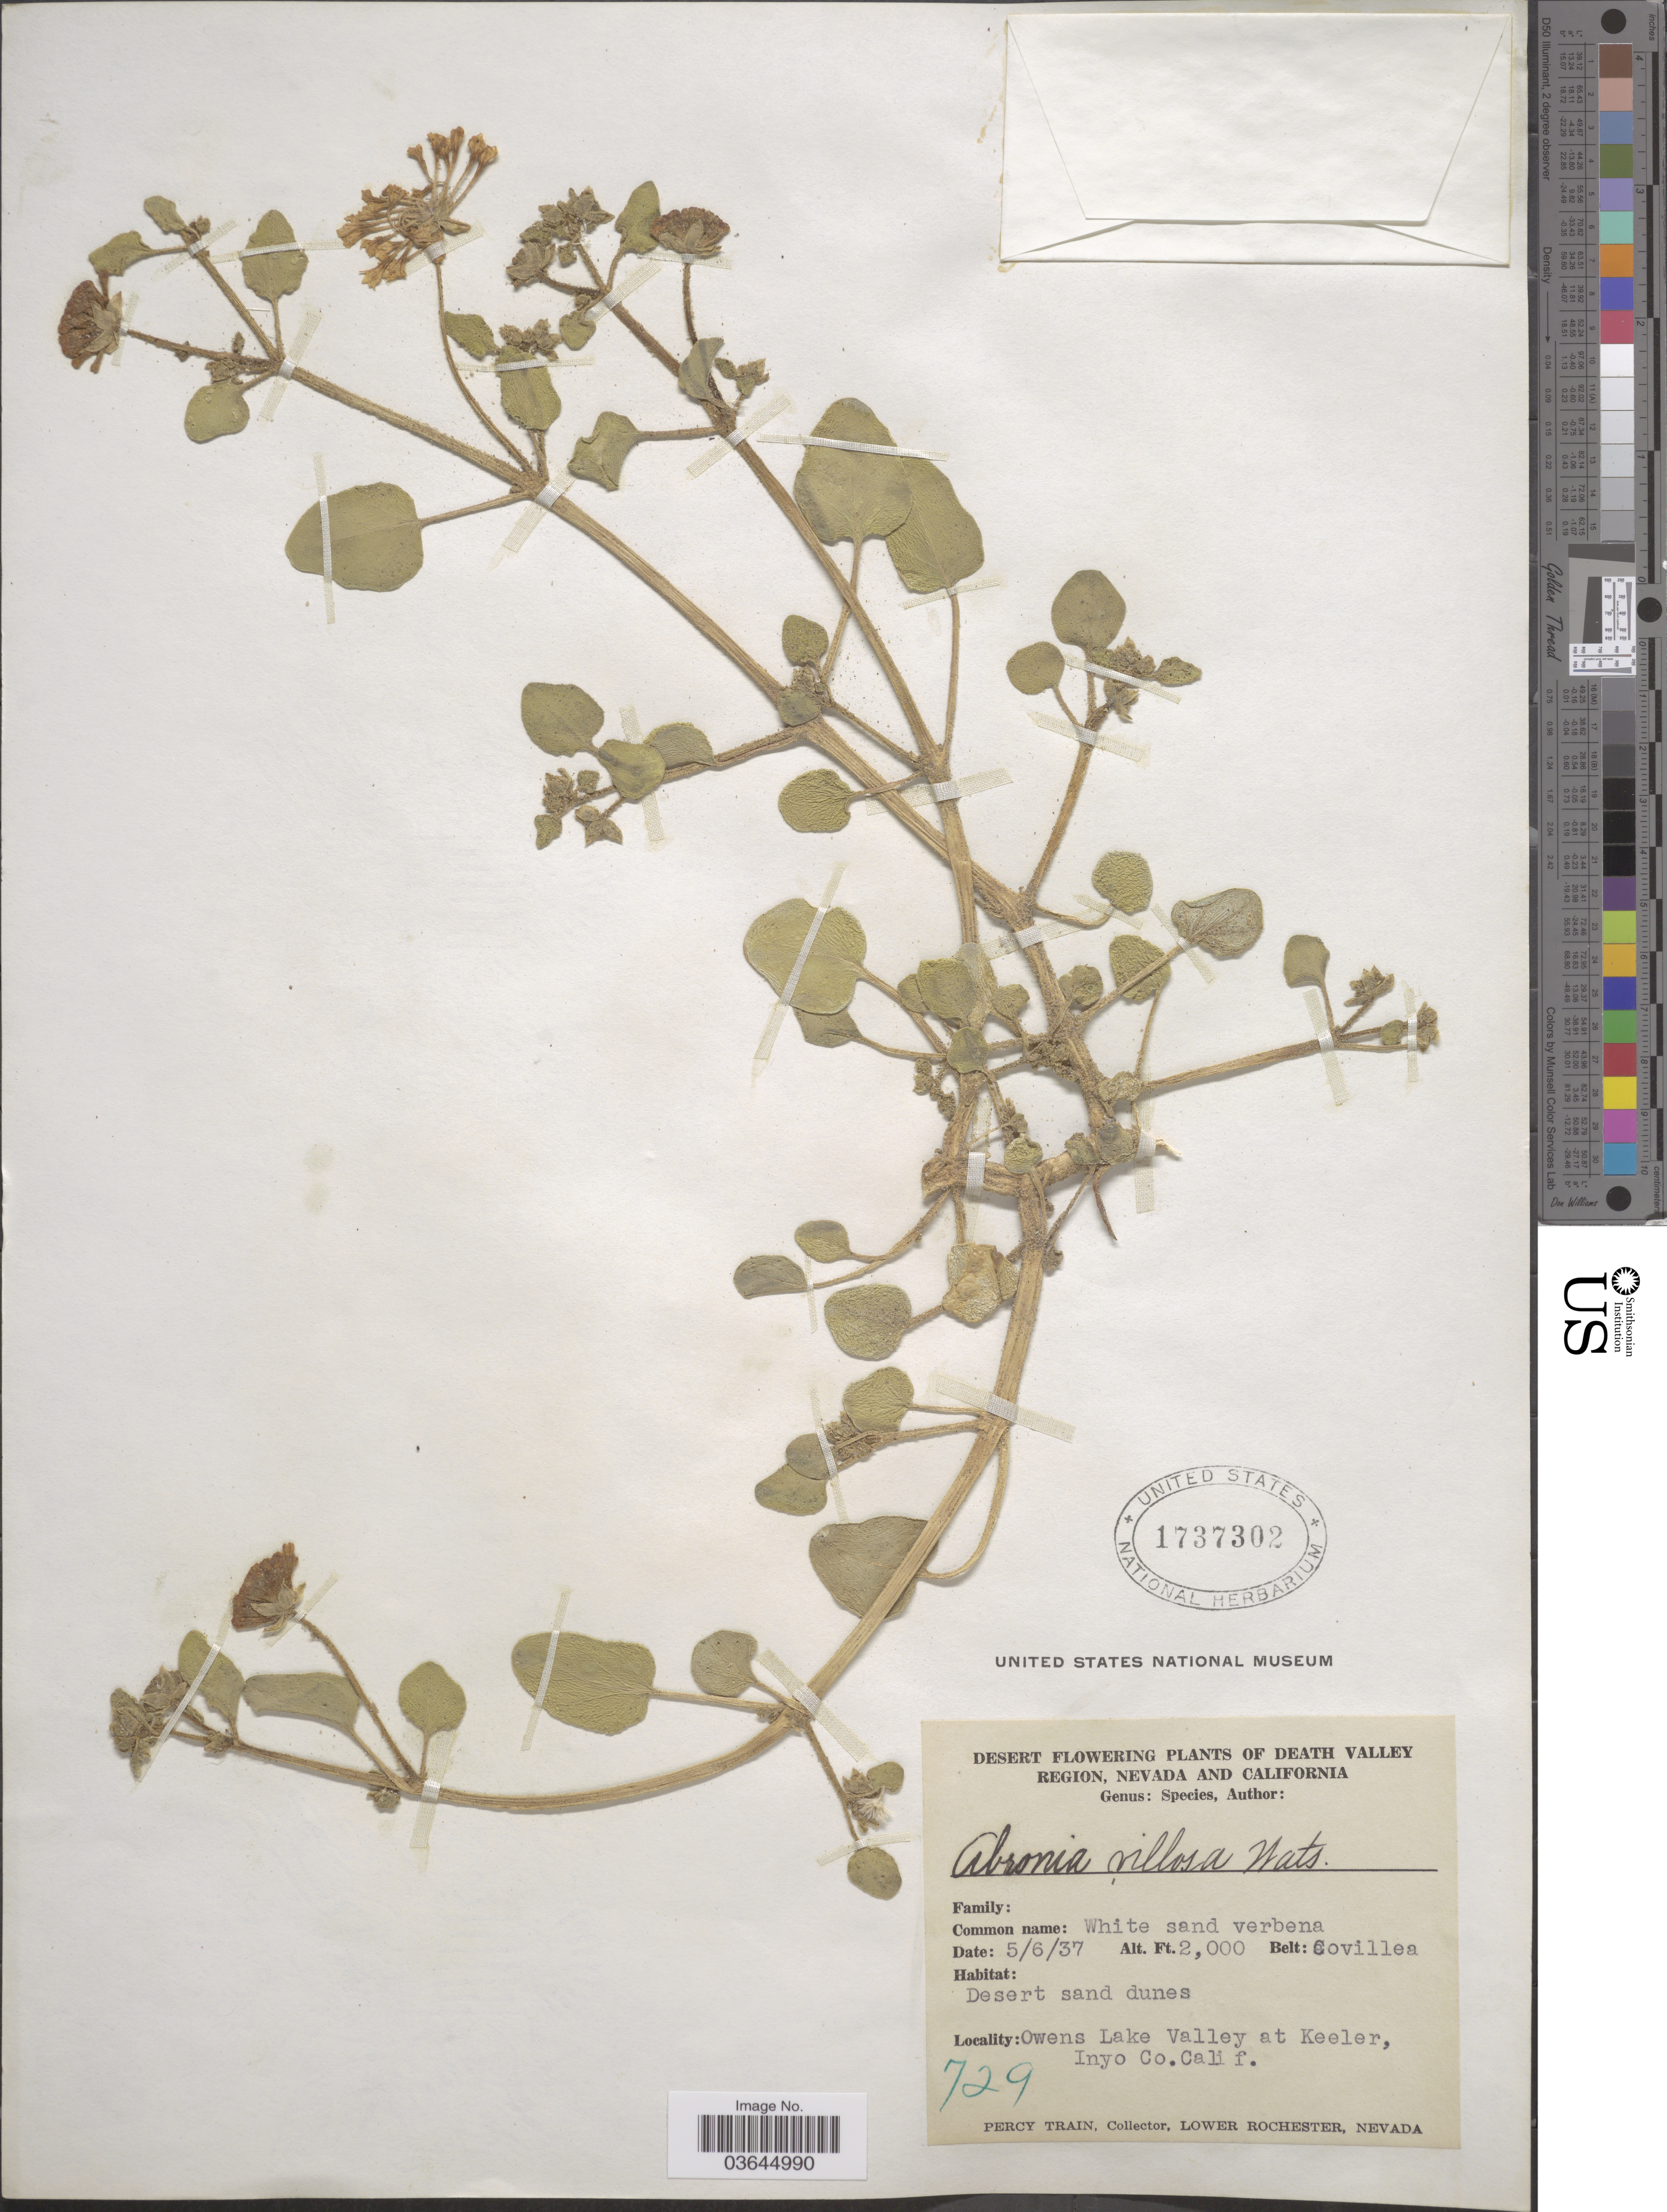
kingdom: Plantae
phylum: Tracheophyta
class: Magnoliopsida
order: Caryophyllales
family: Nyctaginaceae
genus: Abronia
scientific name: Abronia villosa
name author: S. Watson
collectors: P. Train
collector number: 729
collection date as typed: Transcribed d/m/y: 6/5/37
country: United States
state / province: California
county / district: Inyo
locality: Desert. Death Valley Region. Belt: Covillea. Owens Lake Valley at Keeler, Inyo Co.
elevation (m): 610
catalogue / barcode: US 1737302